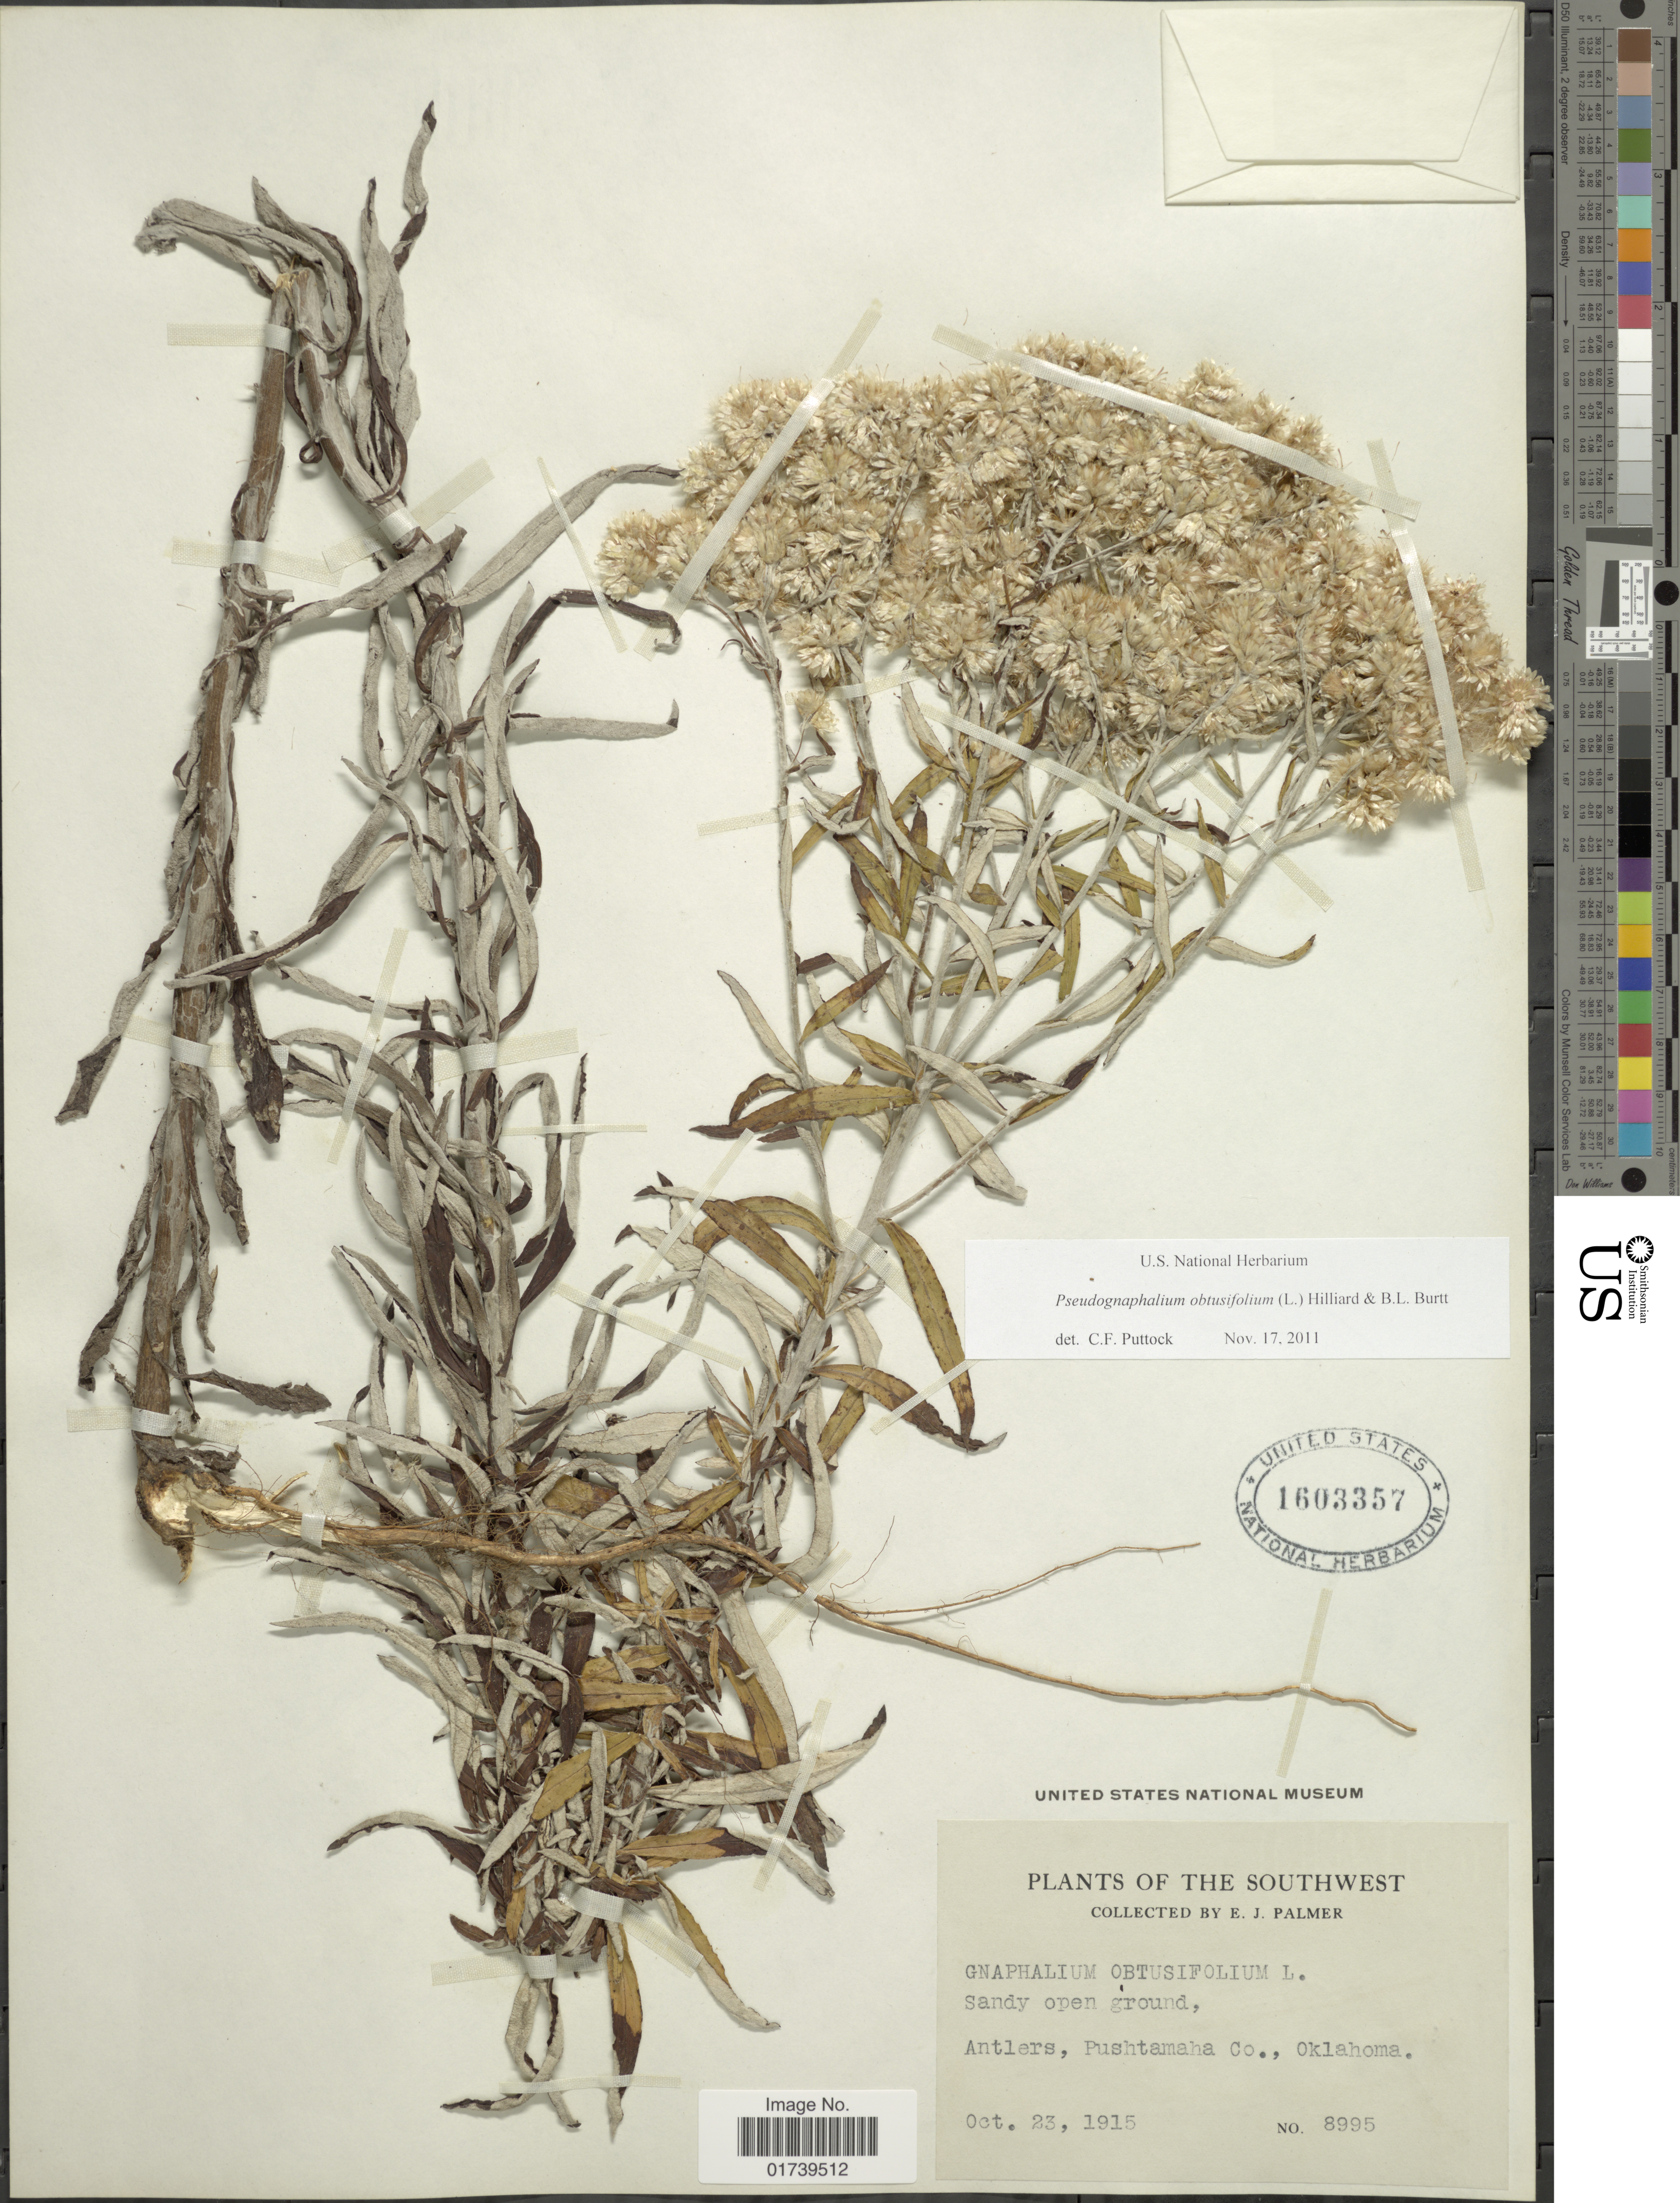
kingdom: Plantae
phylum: Tracheophyta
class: Magnoliopsida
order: Asterales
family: Asteraceae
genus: Pseudognaphalium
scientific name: Pseudognaphalium obtusifolium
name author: (L.) Hilliard & B.L. Burtt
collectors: E. J. Palmer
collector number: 8995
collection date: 1915-10-23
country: United States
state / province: Oklahoma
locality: Southwest, Antlers, Pushtamaha Co.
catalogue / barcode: US 1603357